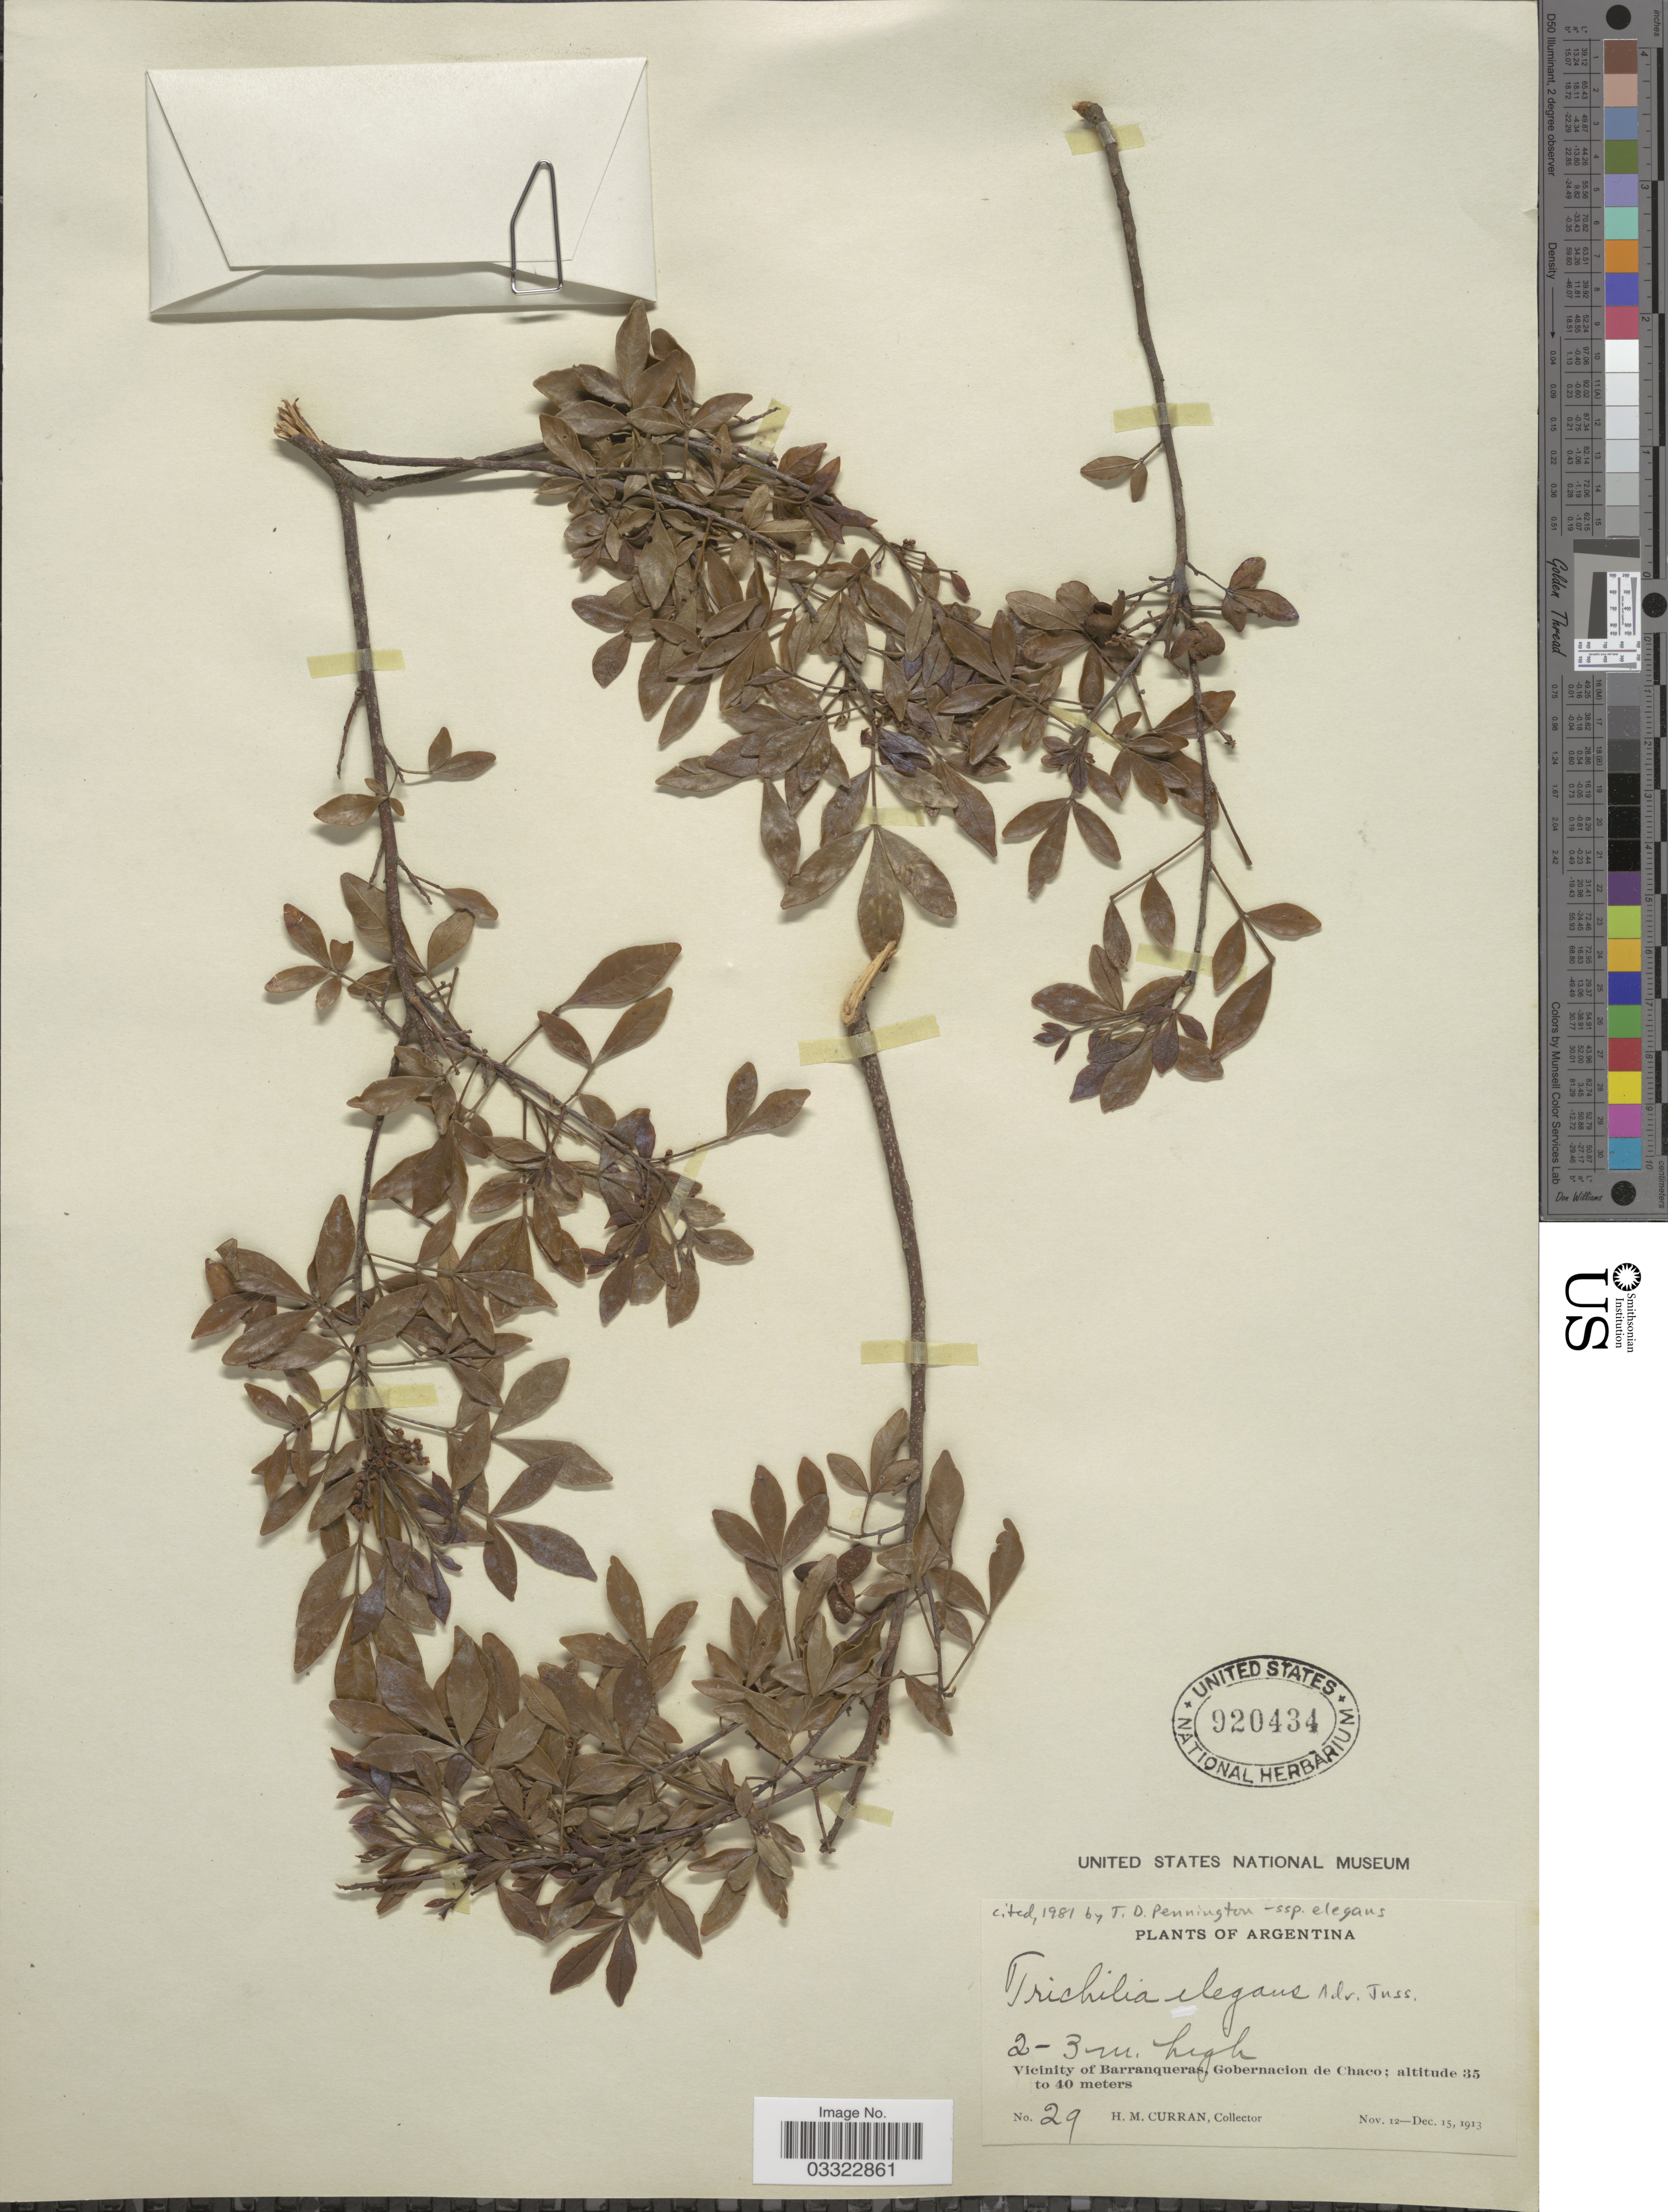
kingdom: Plantae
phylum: Tracheophyta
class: Magnoliopsida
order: Sapindales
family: Meliaceae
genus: Trichilia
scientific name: Trichilia elegans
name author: A. Juss.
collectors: H. M. Curran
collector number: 29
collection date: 1913-11-12/1913-12-15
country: Argentina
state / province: Chaco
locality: Vicinity of Barranqueras, Gobernacion de Chaco.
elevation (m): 35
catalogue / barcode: US 920434